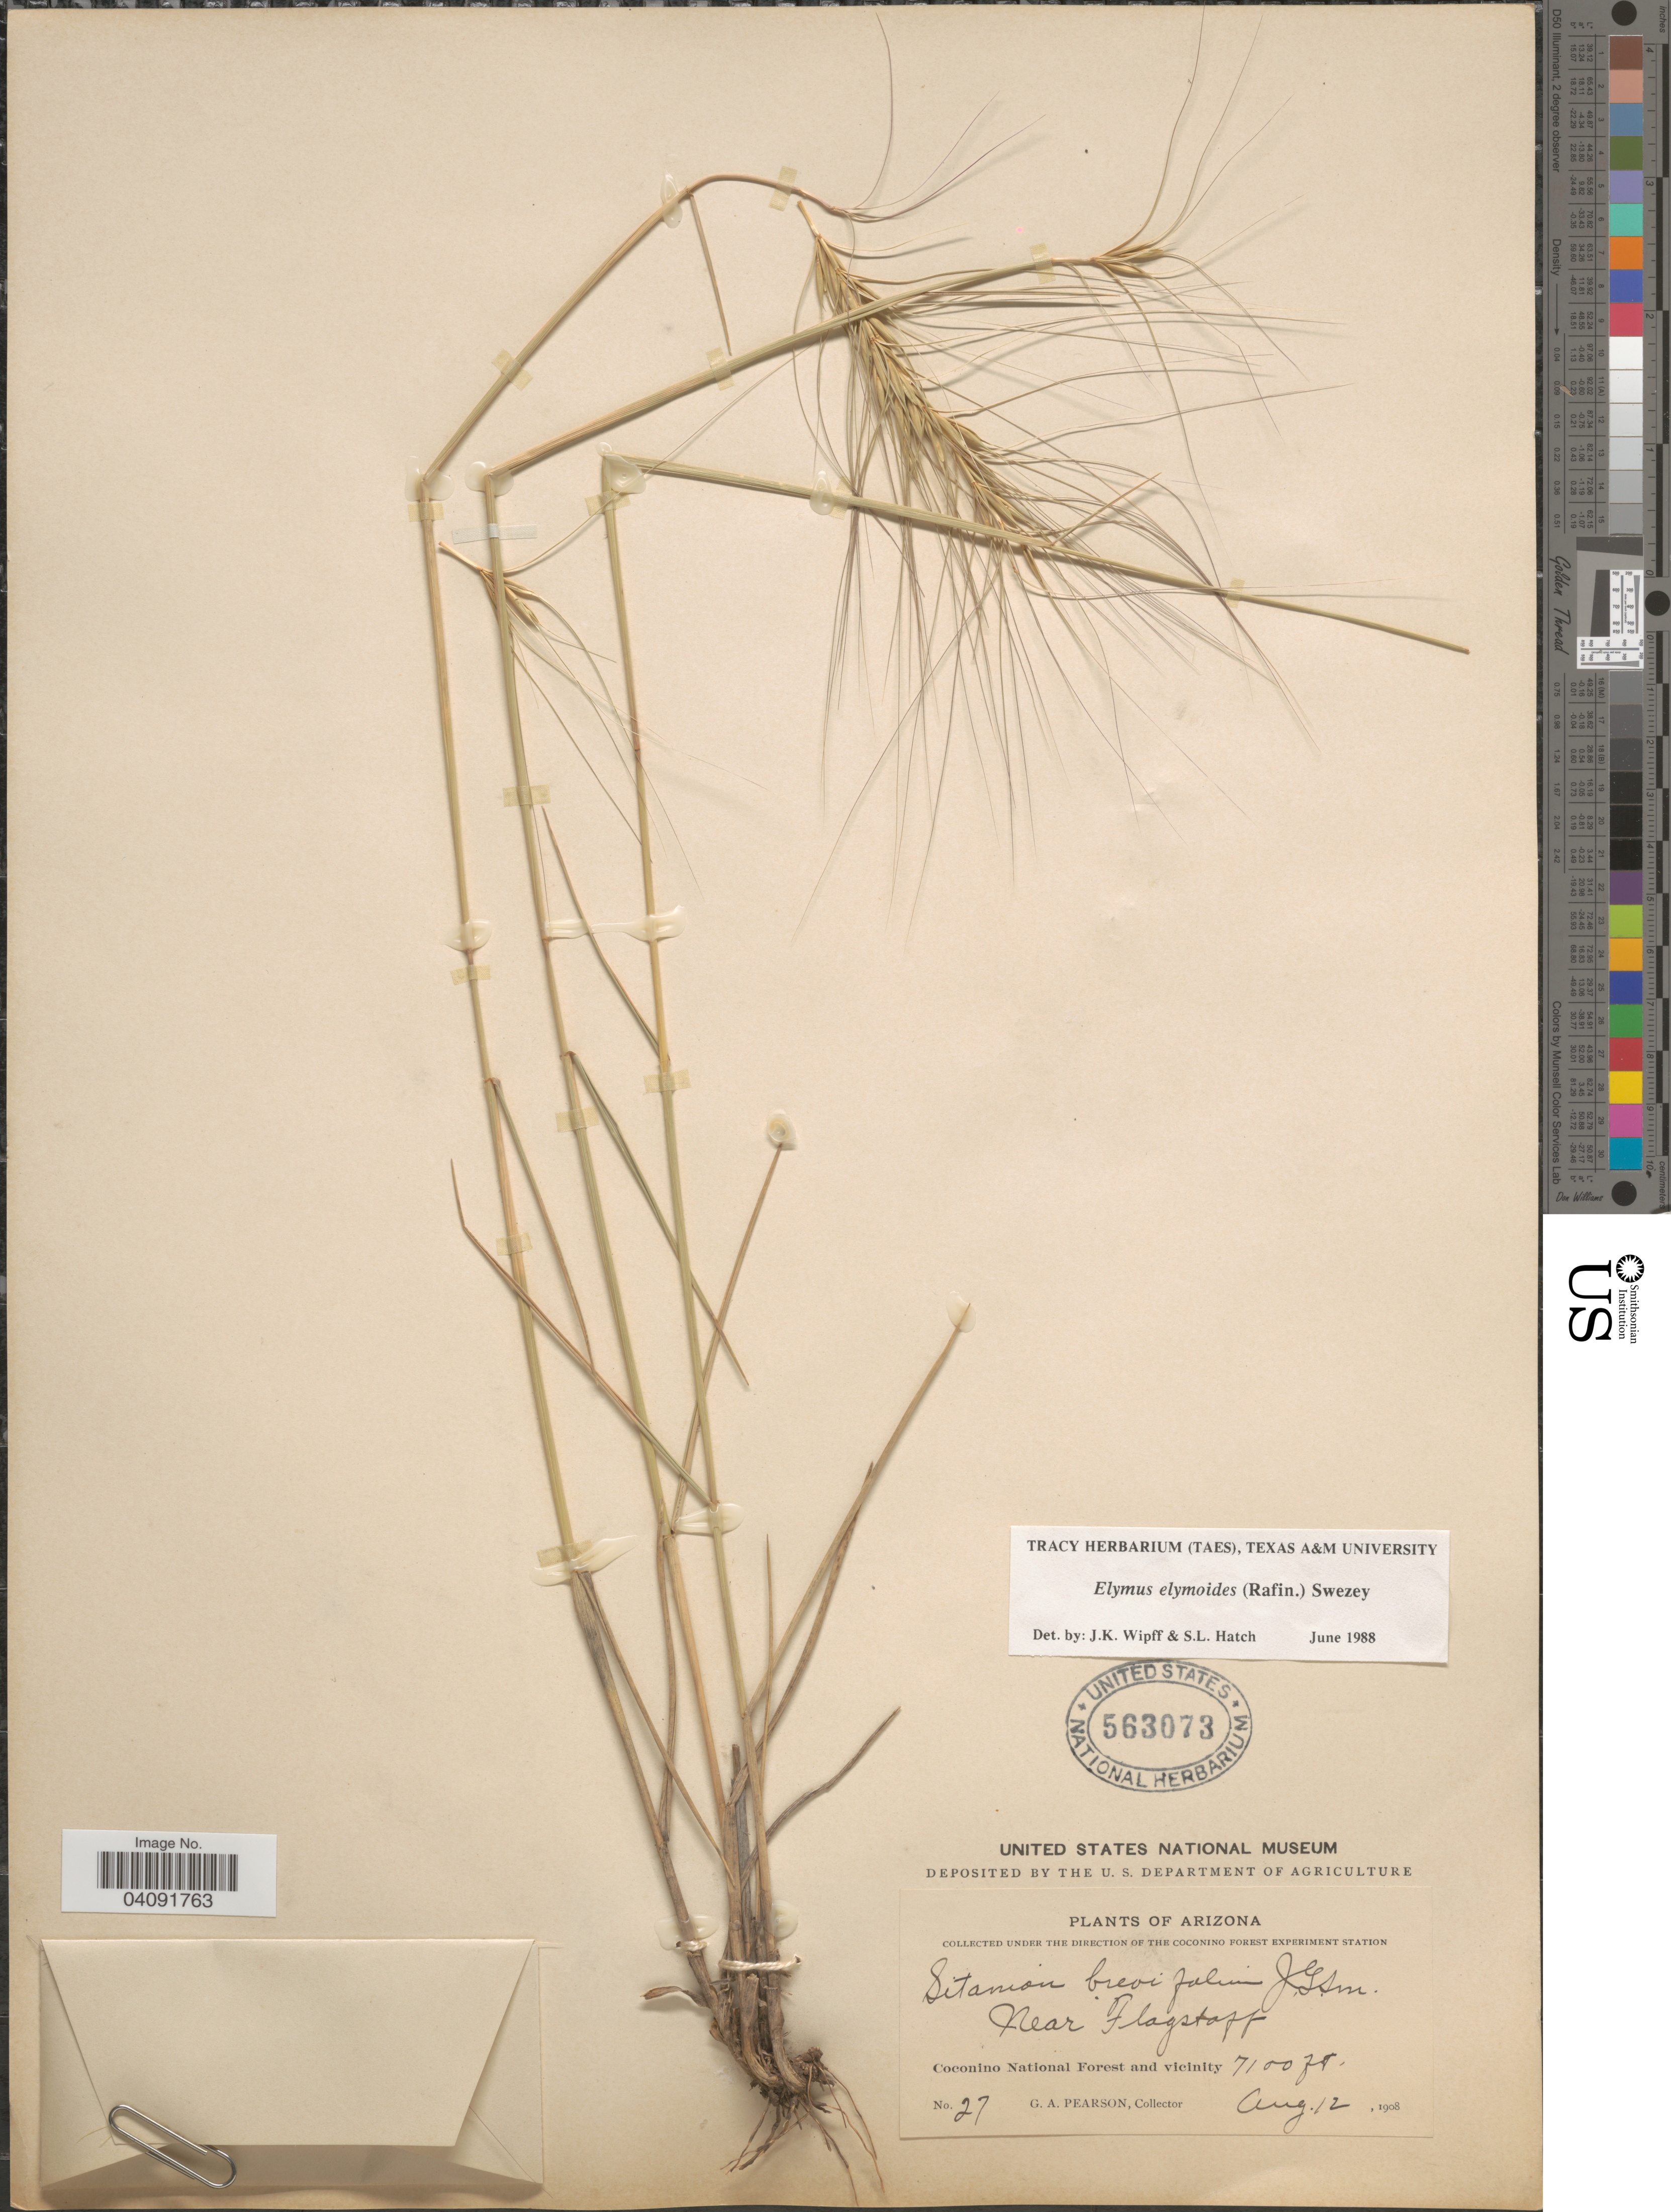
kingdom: Plantae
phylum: Tracheophyta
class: Liliopsida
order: Poales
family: Poaceae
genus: Elymus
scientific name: Elymus elymoides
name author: (Raf.) Swezey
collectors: G. Pearson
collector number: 27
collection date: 1908-08-12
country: United States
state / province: Arizona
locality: Near Flagstaff. Coconino National Forest and vicinity.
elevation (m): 2164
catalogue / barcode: US 563073